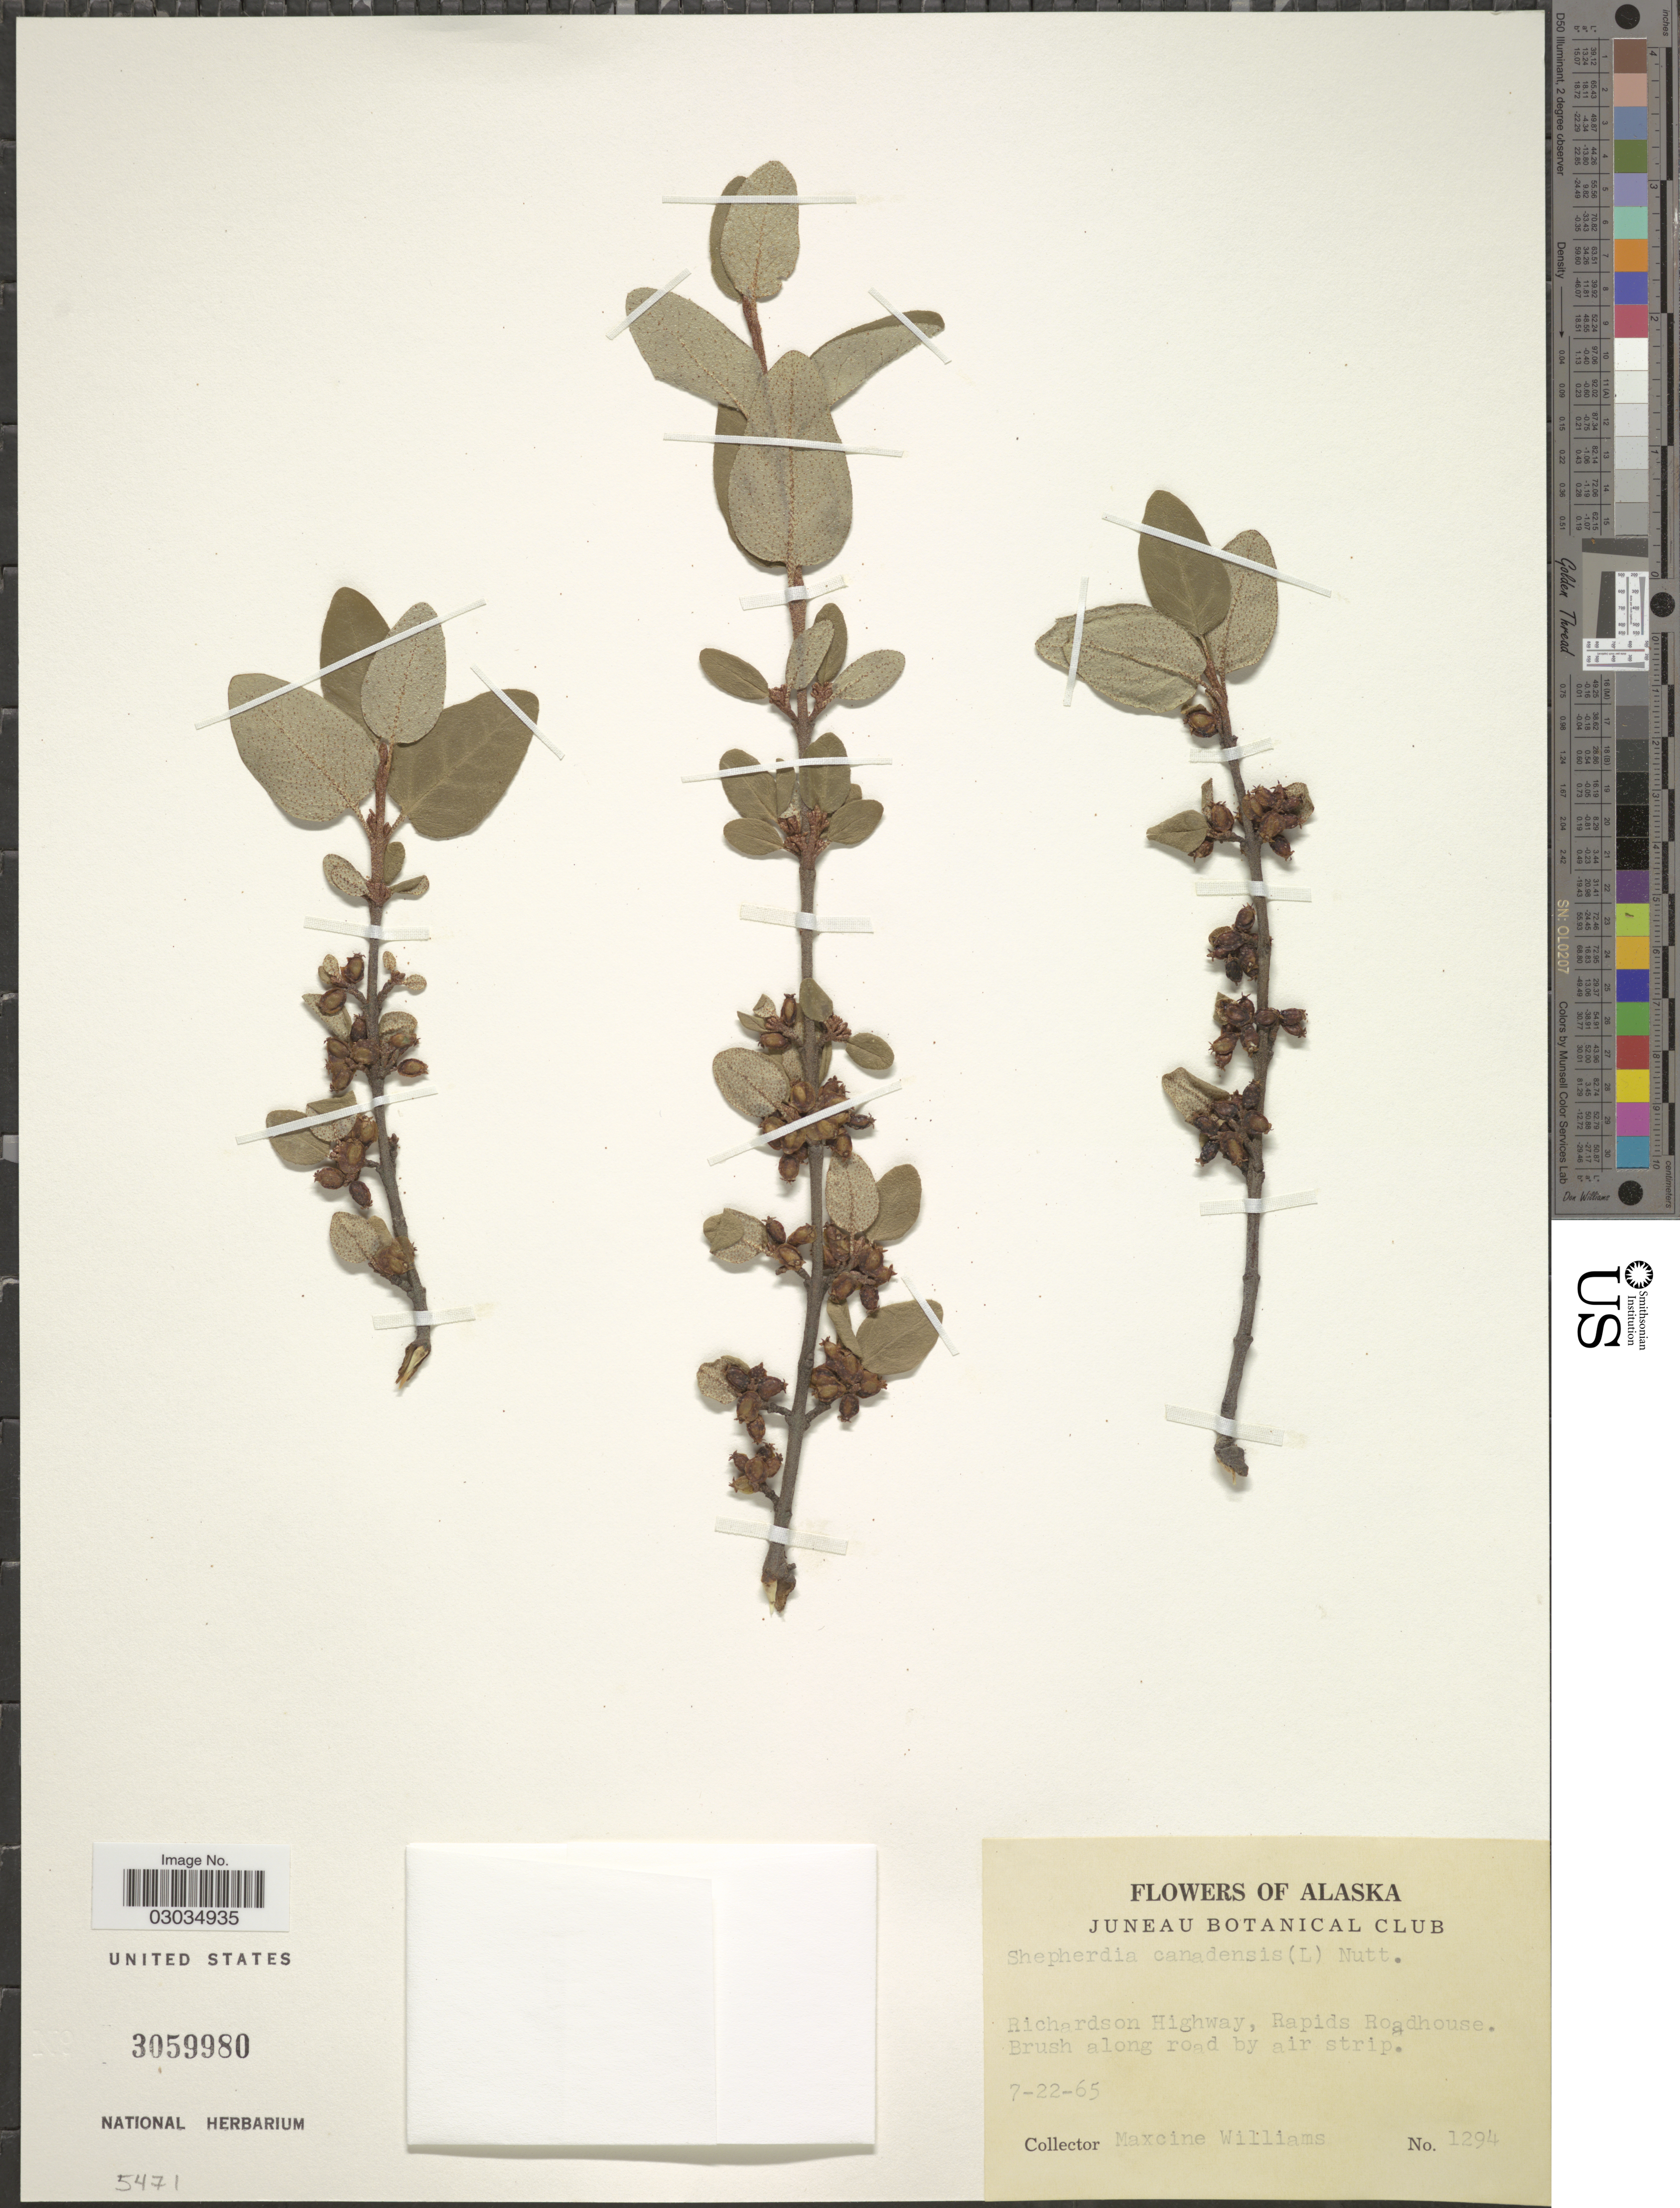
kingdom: Plantae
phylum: Tracheophyta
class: Magnoliopsida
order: Rosales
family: Elaeagnaceae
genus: Shepherdia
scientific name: Shepherdia canadensis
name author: (L.) Nutt.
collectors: M. Williams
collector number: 1294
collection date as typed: Transcribed d/m/y: 22/7/65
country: United States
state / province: Alaska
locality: Richardson Highway, Rapids Roadhouse, Brush along road by air strip.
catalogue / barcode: US 3059980